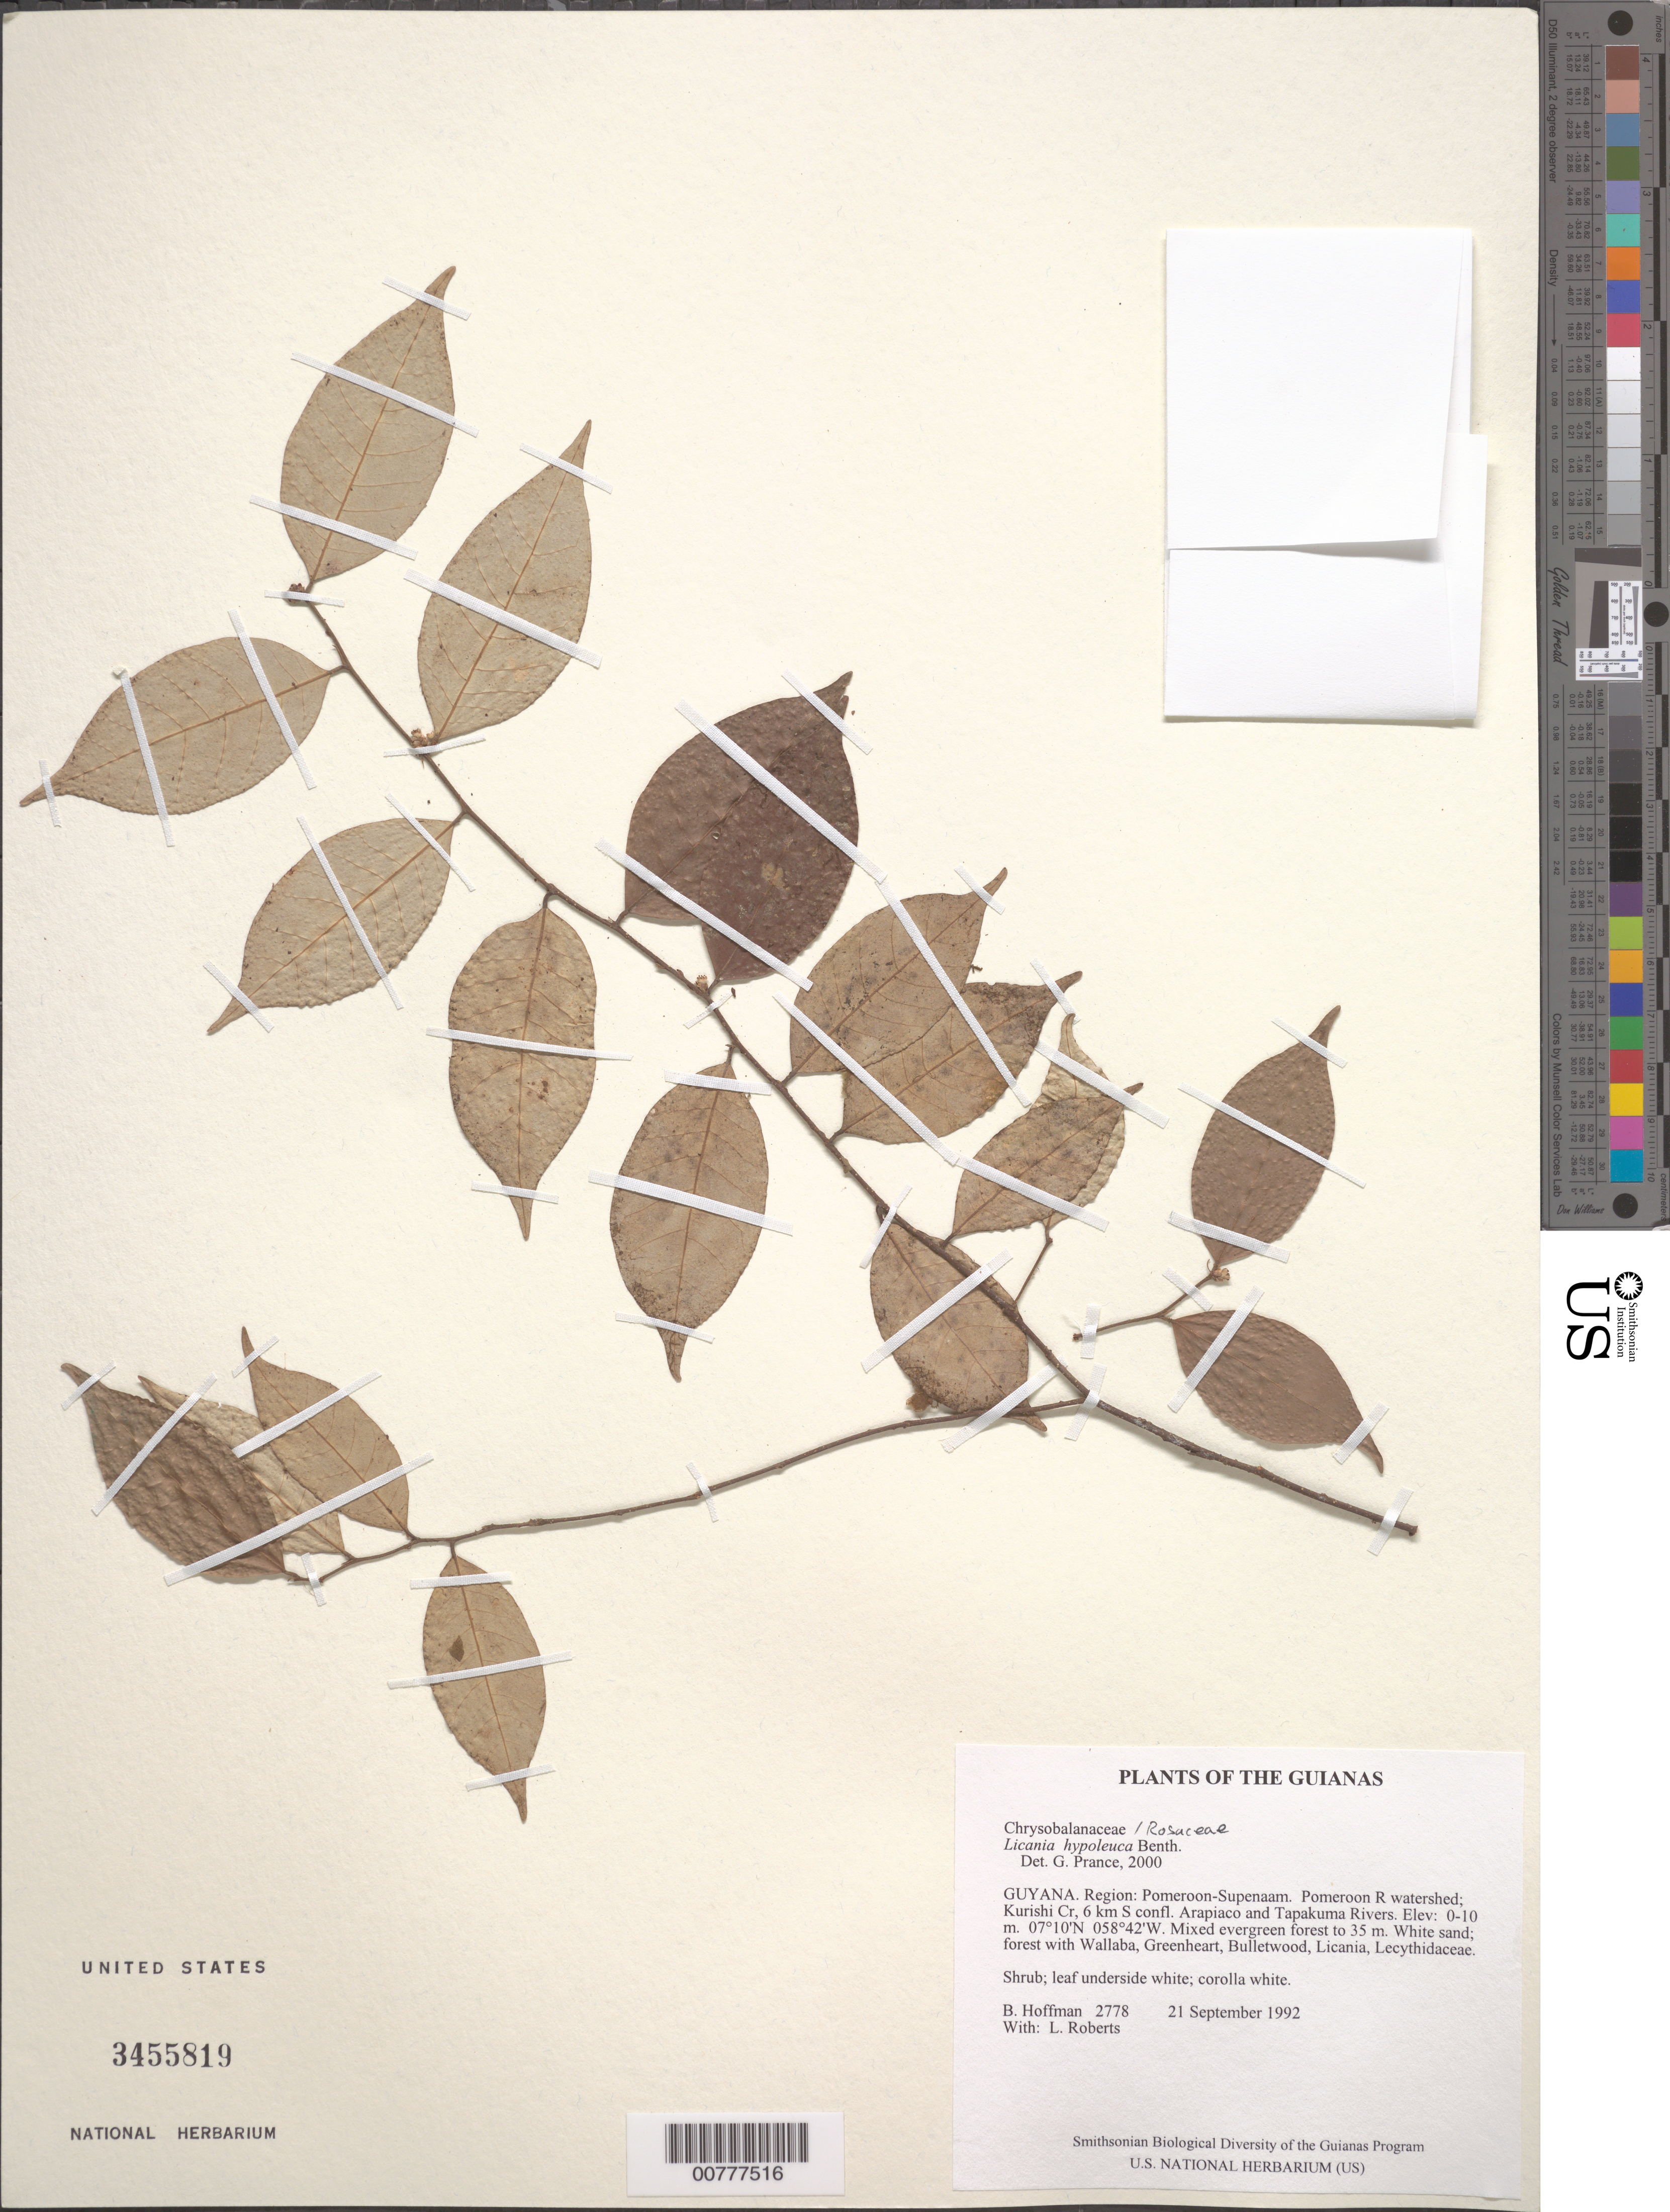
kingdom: Plantae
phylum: Tracheophyta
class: Magnoliopsida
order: Malpighiales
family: Chrysobalanaceae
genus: Licania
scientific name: Licania hypoleuca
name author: Benth.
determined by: Prance, G. T.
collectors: B. Hoffman & L. Roberts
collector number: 2778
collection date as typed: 21 September 1992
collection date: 1992-09-21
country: Guyana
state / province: Pomeroon-Supenaam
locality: Pomeroon River watershed; Kurishi Creek, 6 km S of confluence of Arapiaco and Tapakuma Rivers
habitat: Mixed evergreen forest to 35 m. White sand; forest with Wallaba, Greenheart, Bulletwood, Licania, Lecythidaceae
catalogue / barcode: US 3455819